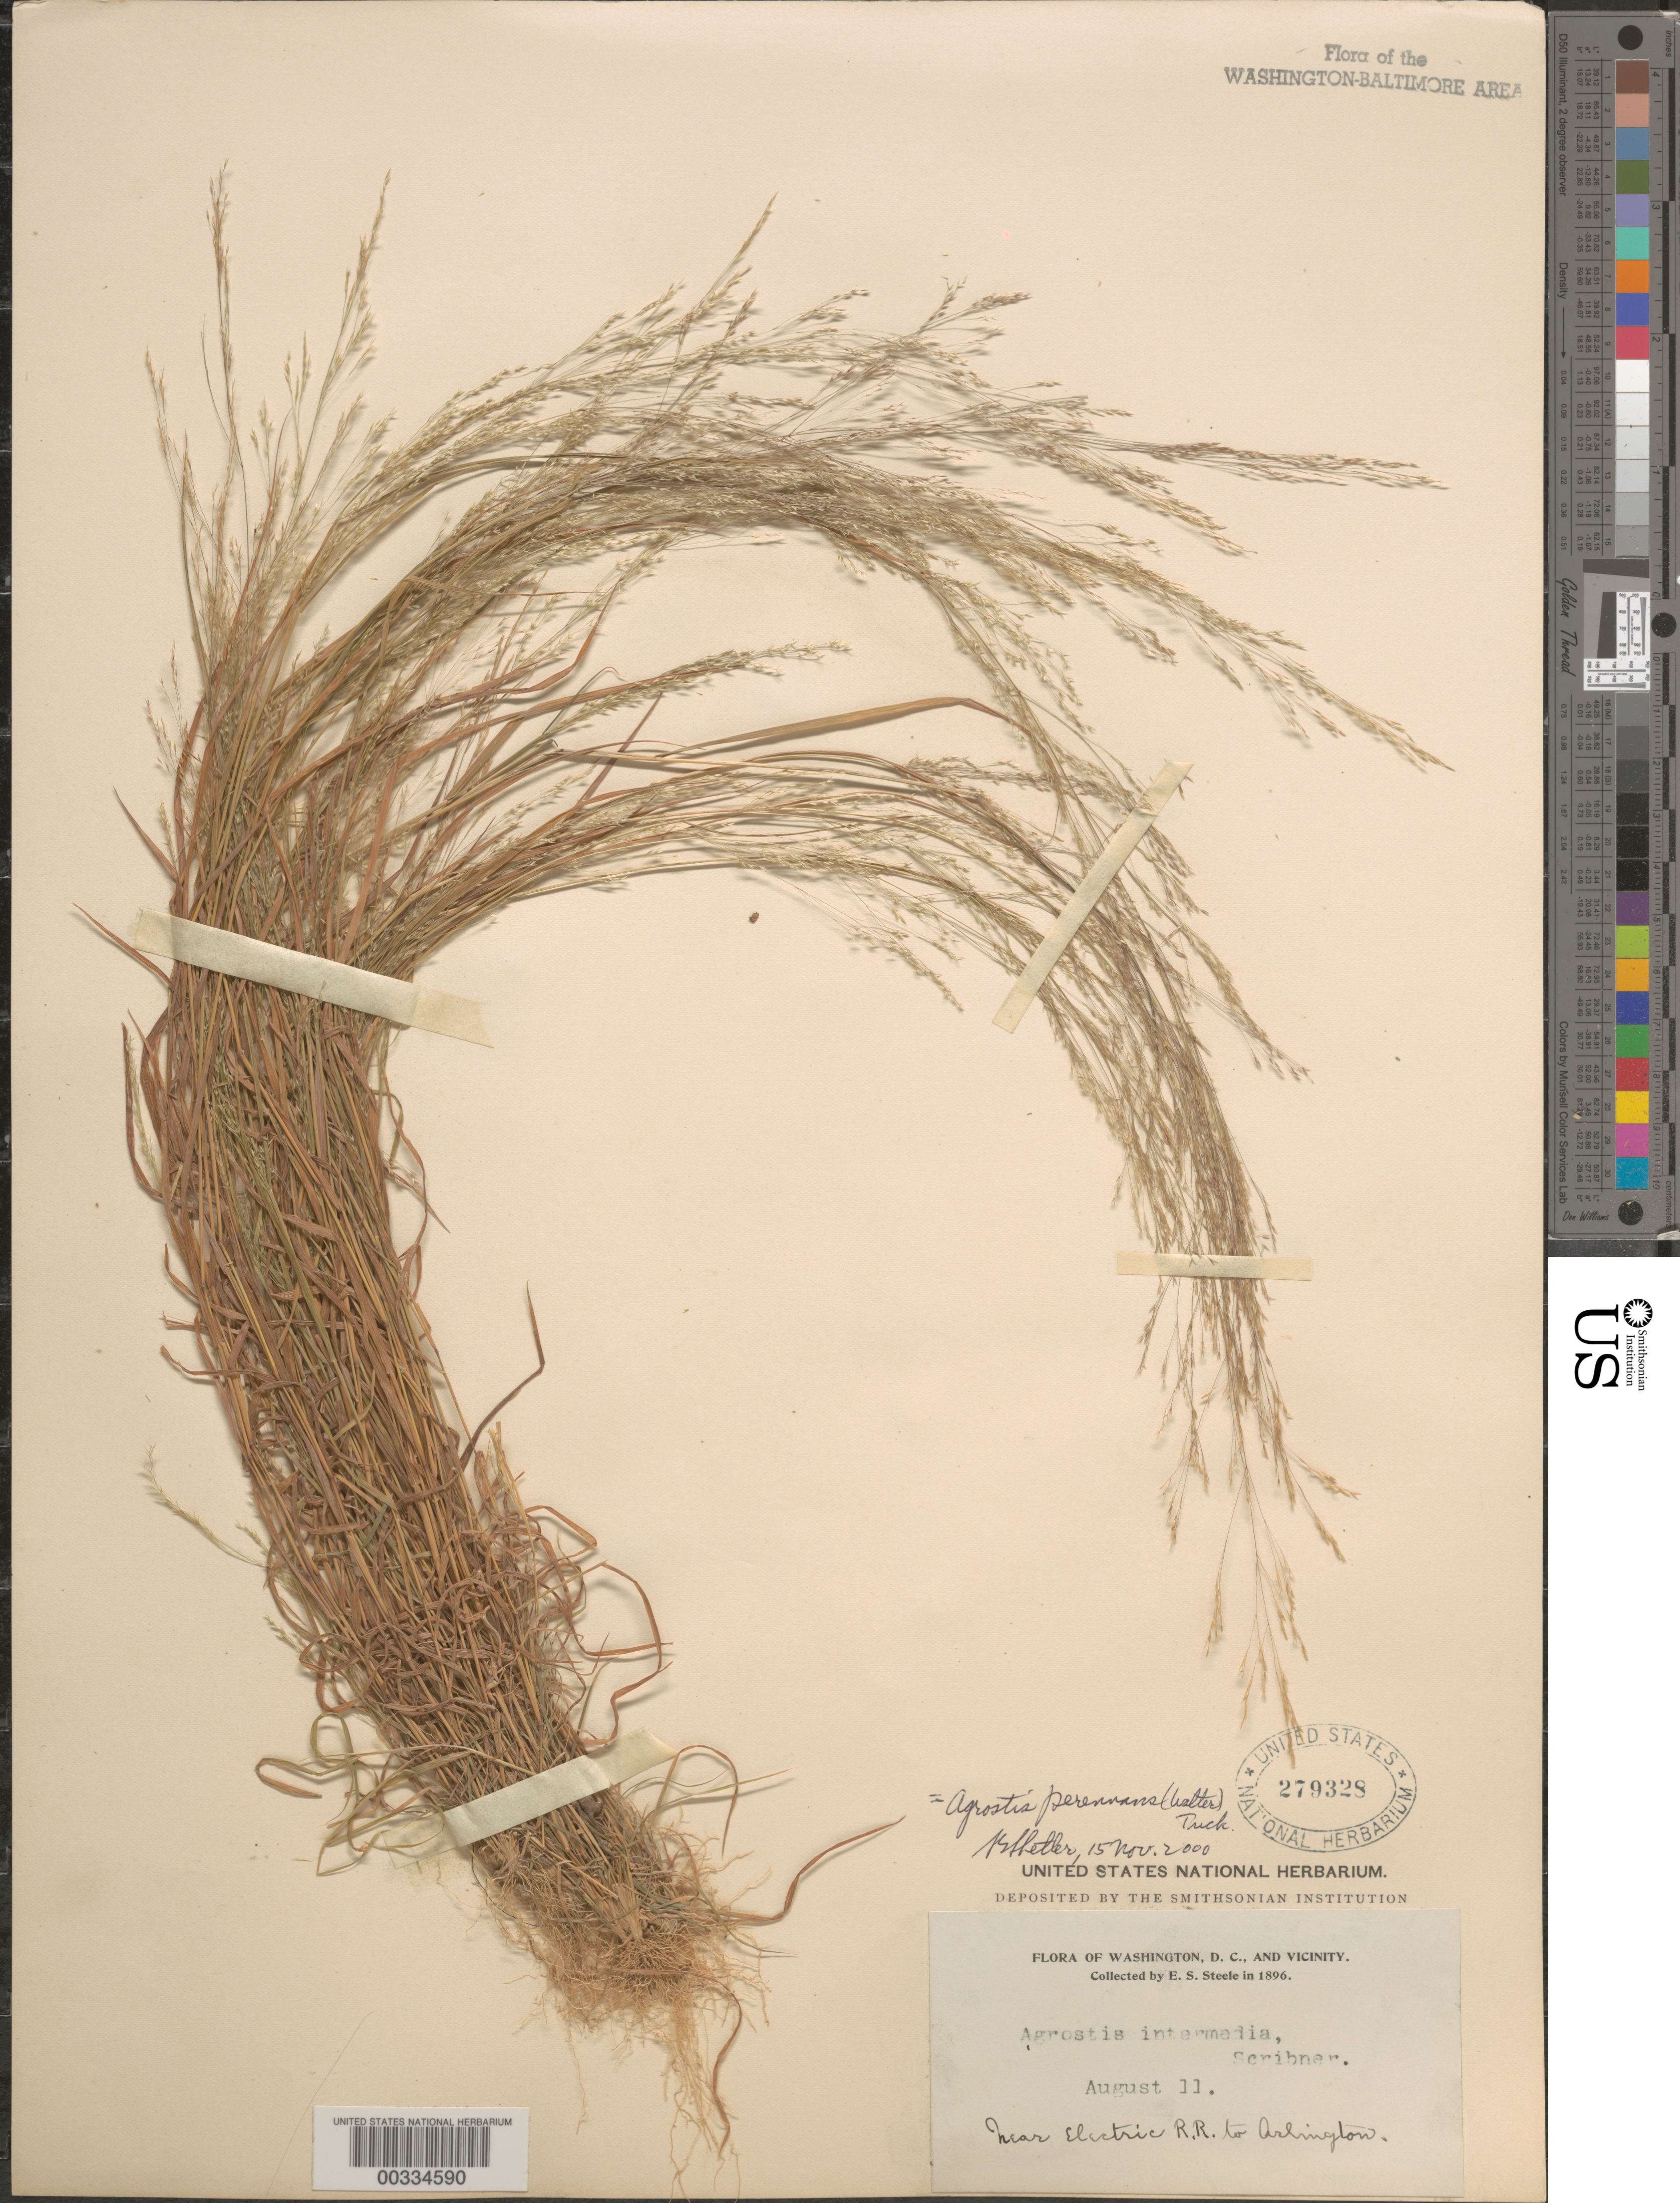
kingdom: Plantae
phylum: Tracheophyta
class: Liliopsida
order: Poales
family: Poaceae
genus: Agrostis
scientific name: Agrostis perennans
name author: (Walter) Tuck.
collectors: E. Steele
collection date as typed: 11 Aug 1896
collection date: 1896-08-11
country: United States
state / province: Virginia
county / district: Arlington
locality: Railroad to Arlington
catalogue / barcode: US 279328